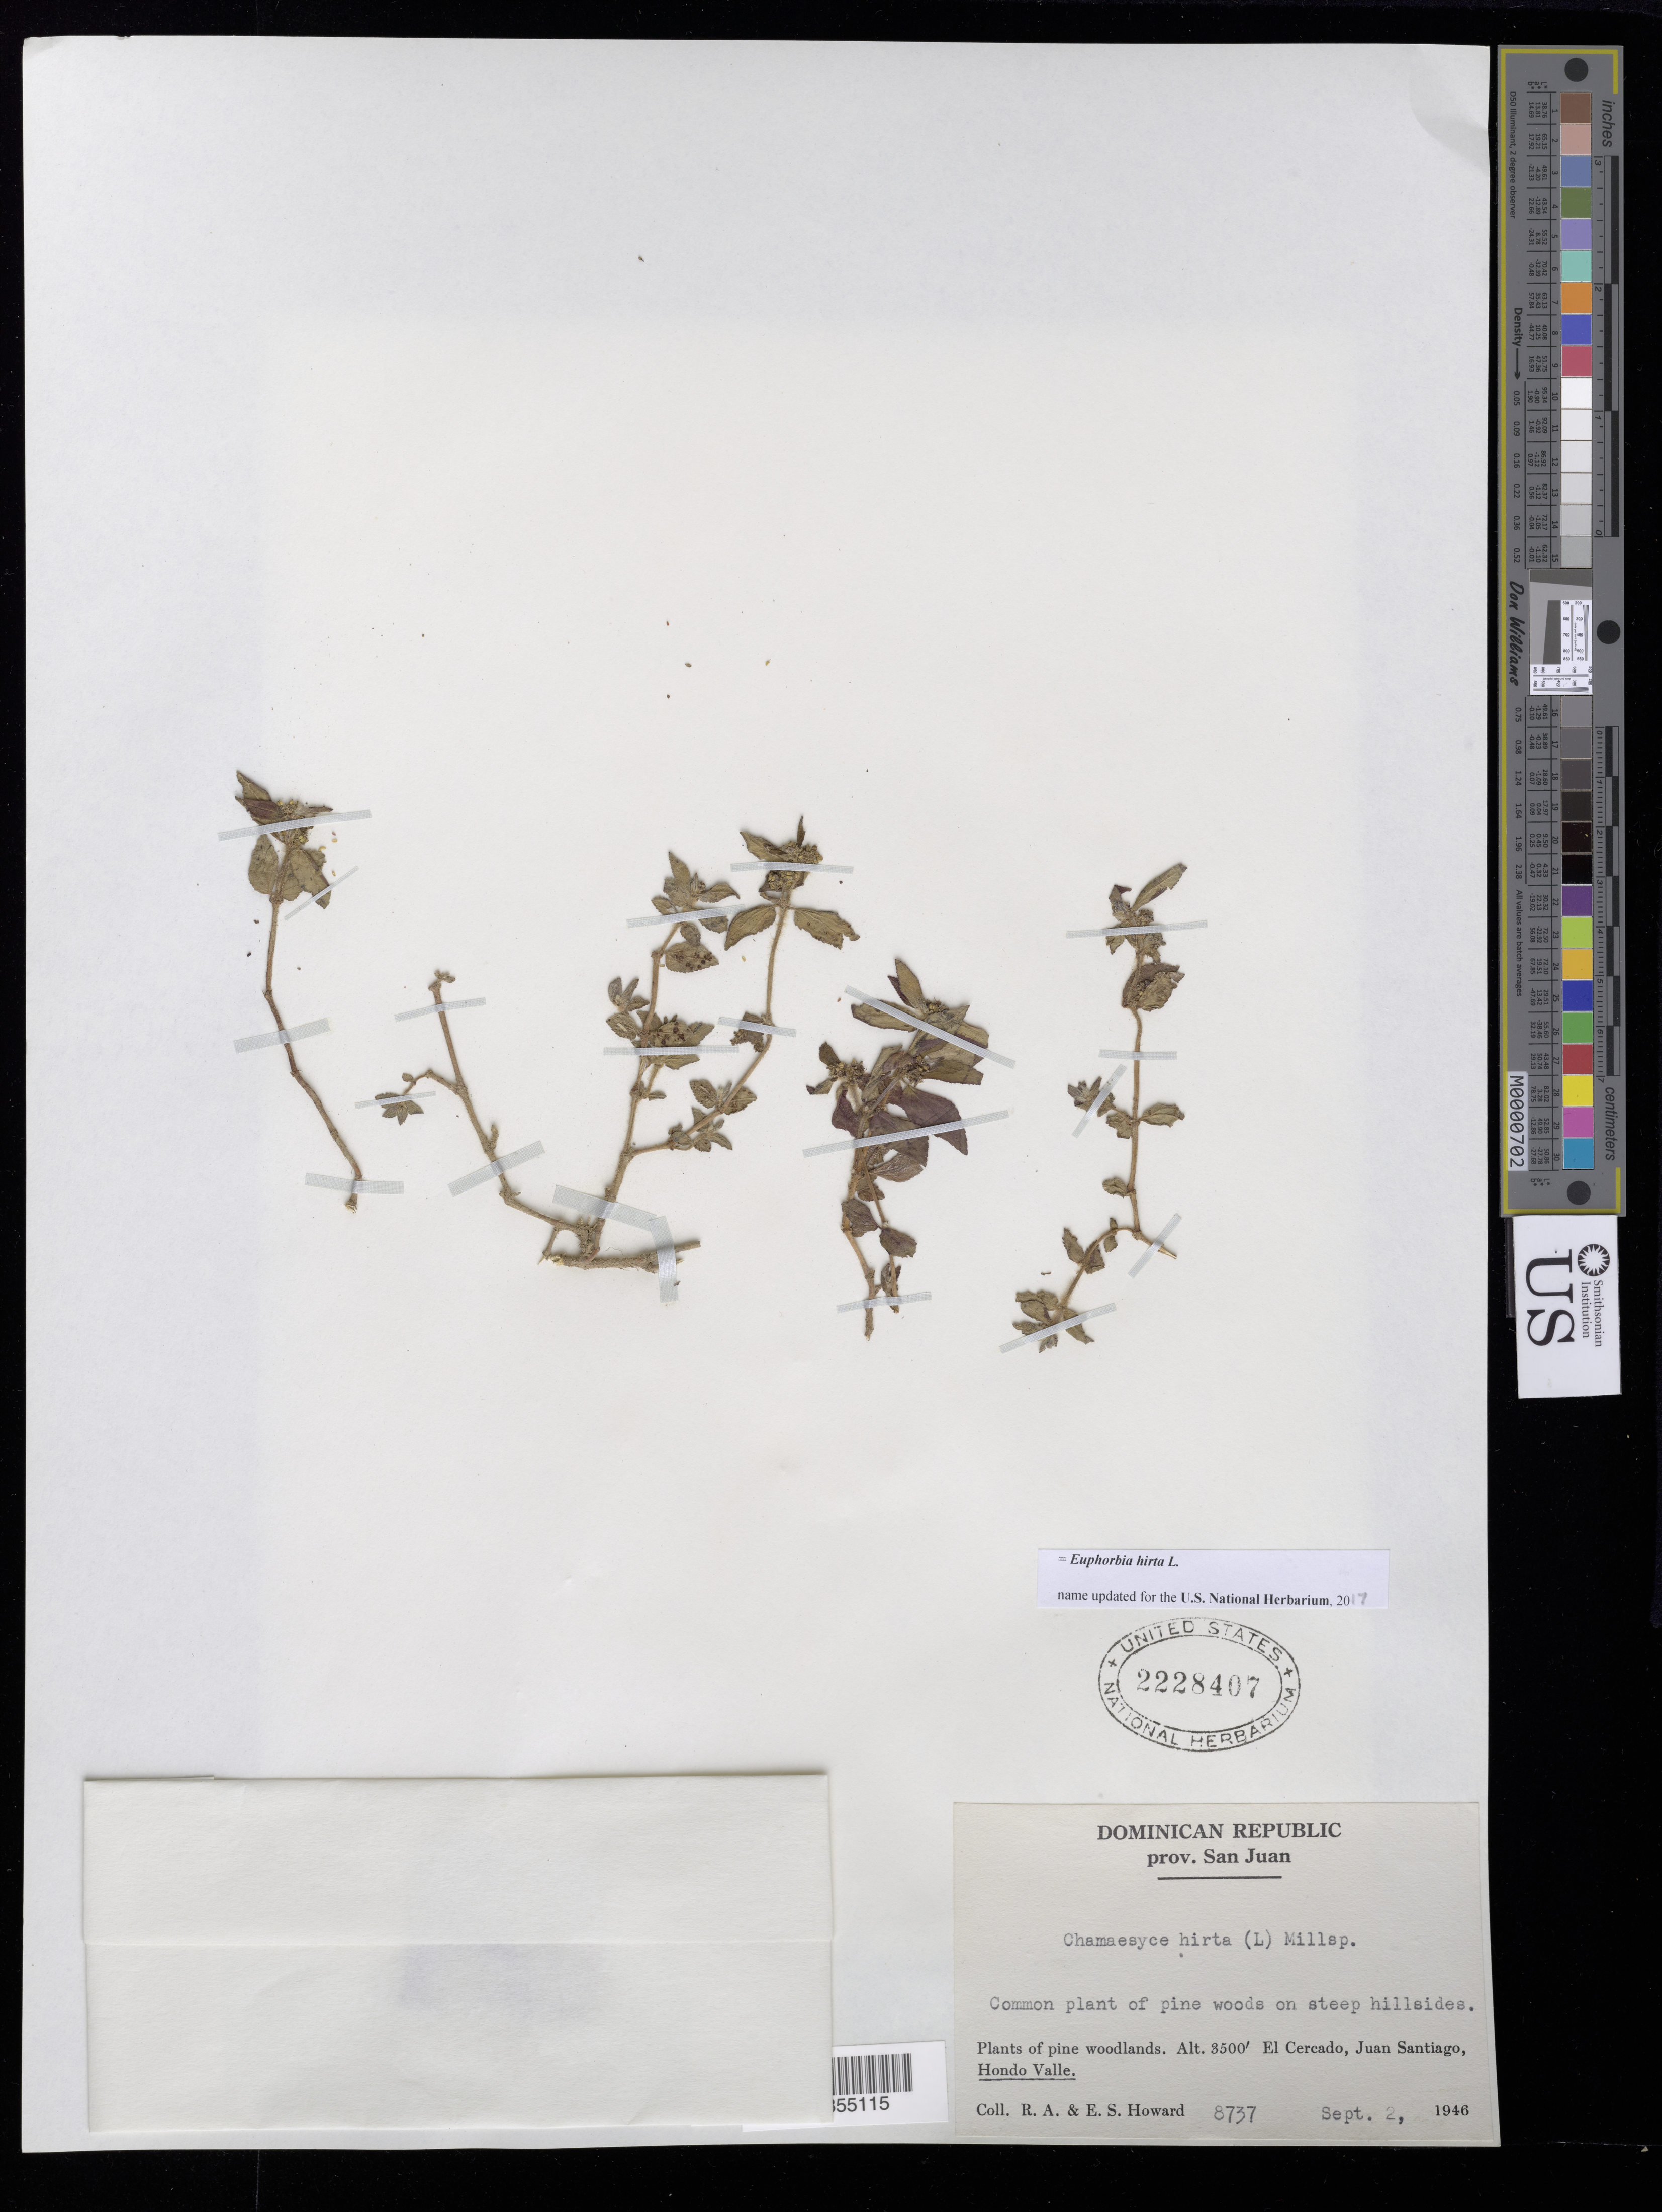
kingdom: Plantae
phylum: Tracheophyta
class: Magnoliopsida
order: Malpighiales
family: Euphorbiaceae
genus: Euphorbia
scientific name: Euphorbia hirta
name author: L.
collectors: R. A. Howard & E. S. Howard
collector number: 8737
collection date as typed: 02 Sep 1946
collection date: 1946-09-02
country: Dominican Republic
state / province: San Juan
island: Hispaniola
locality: El Cercado, Juan Santiago, Hondo Valle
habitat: Pine woods on steep hillsides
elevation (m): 1067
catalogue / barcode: US 2228407